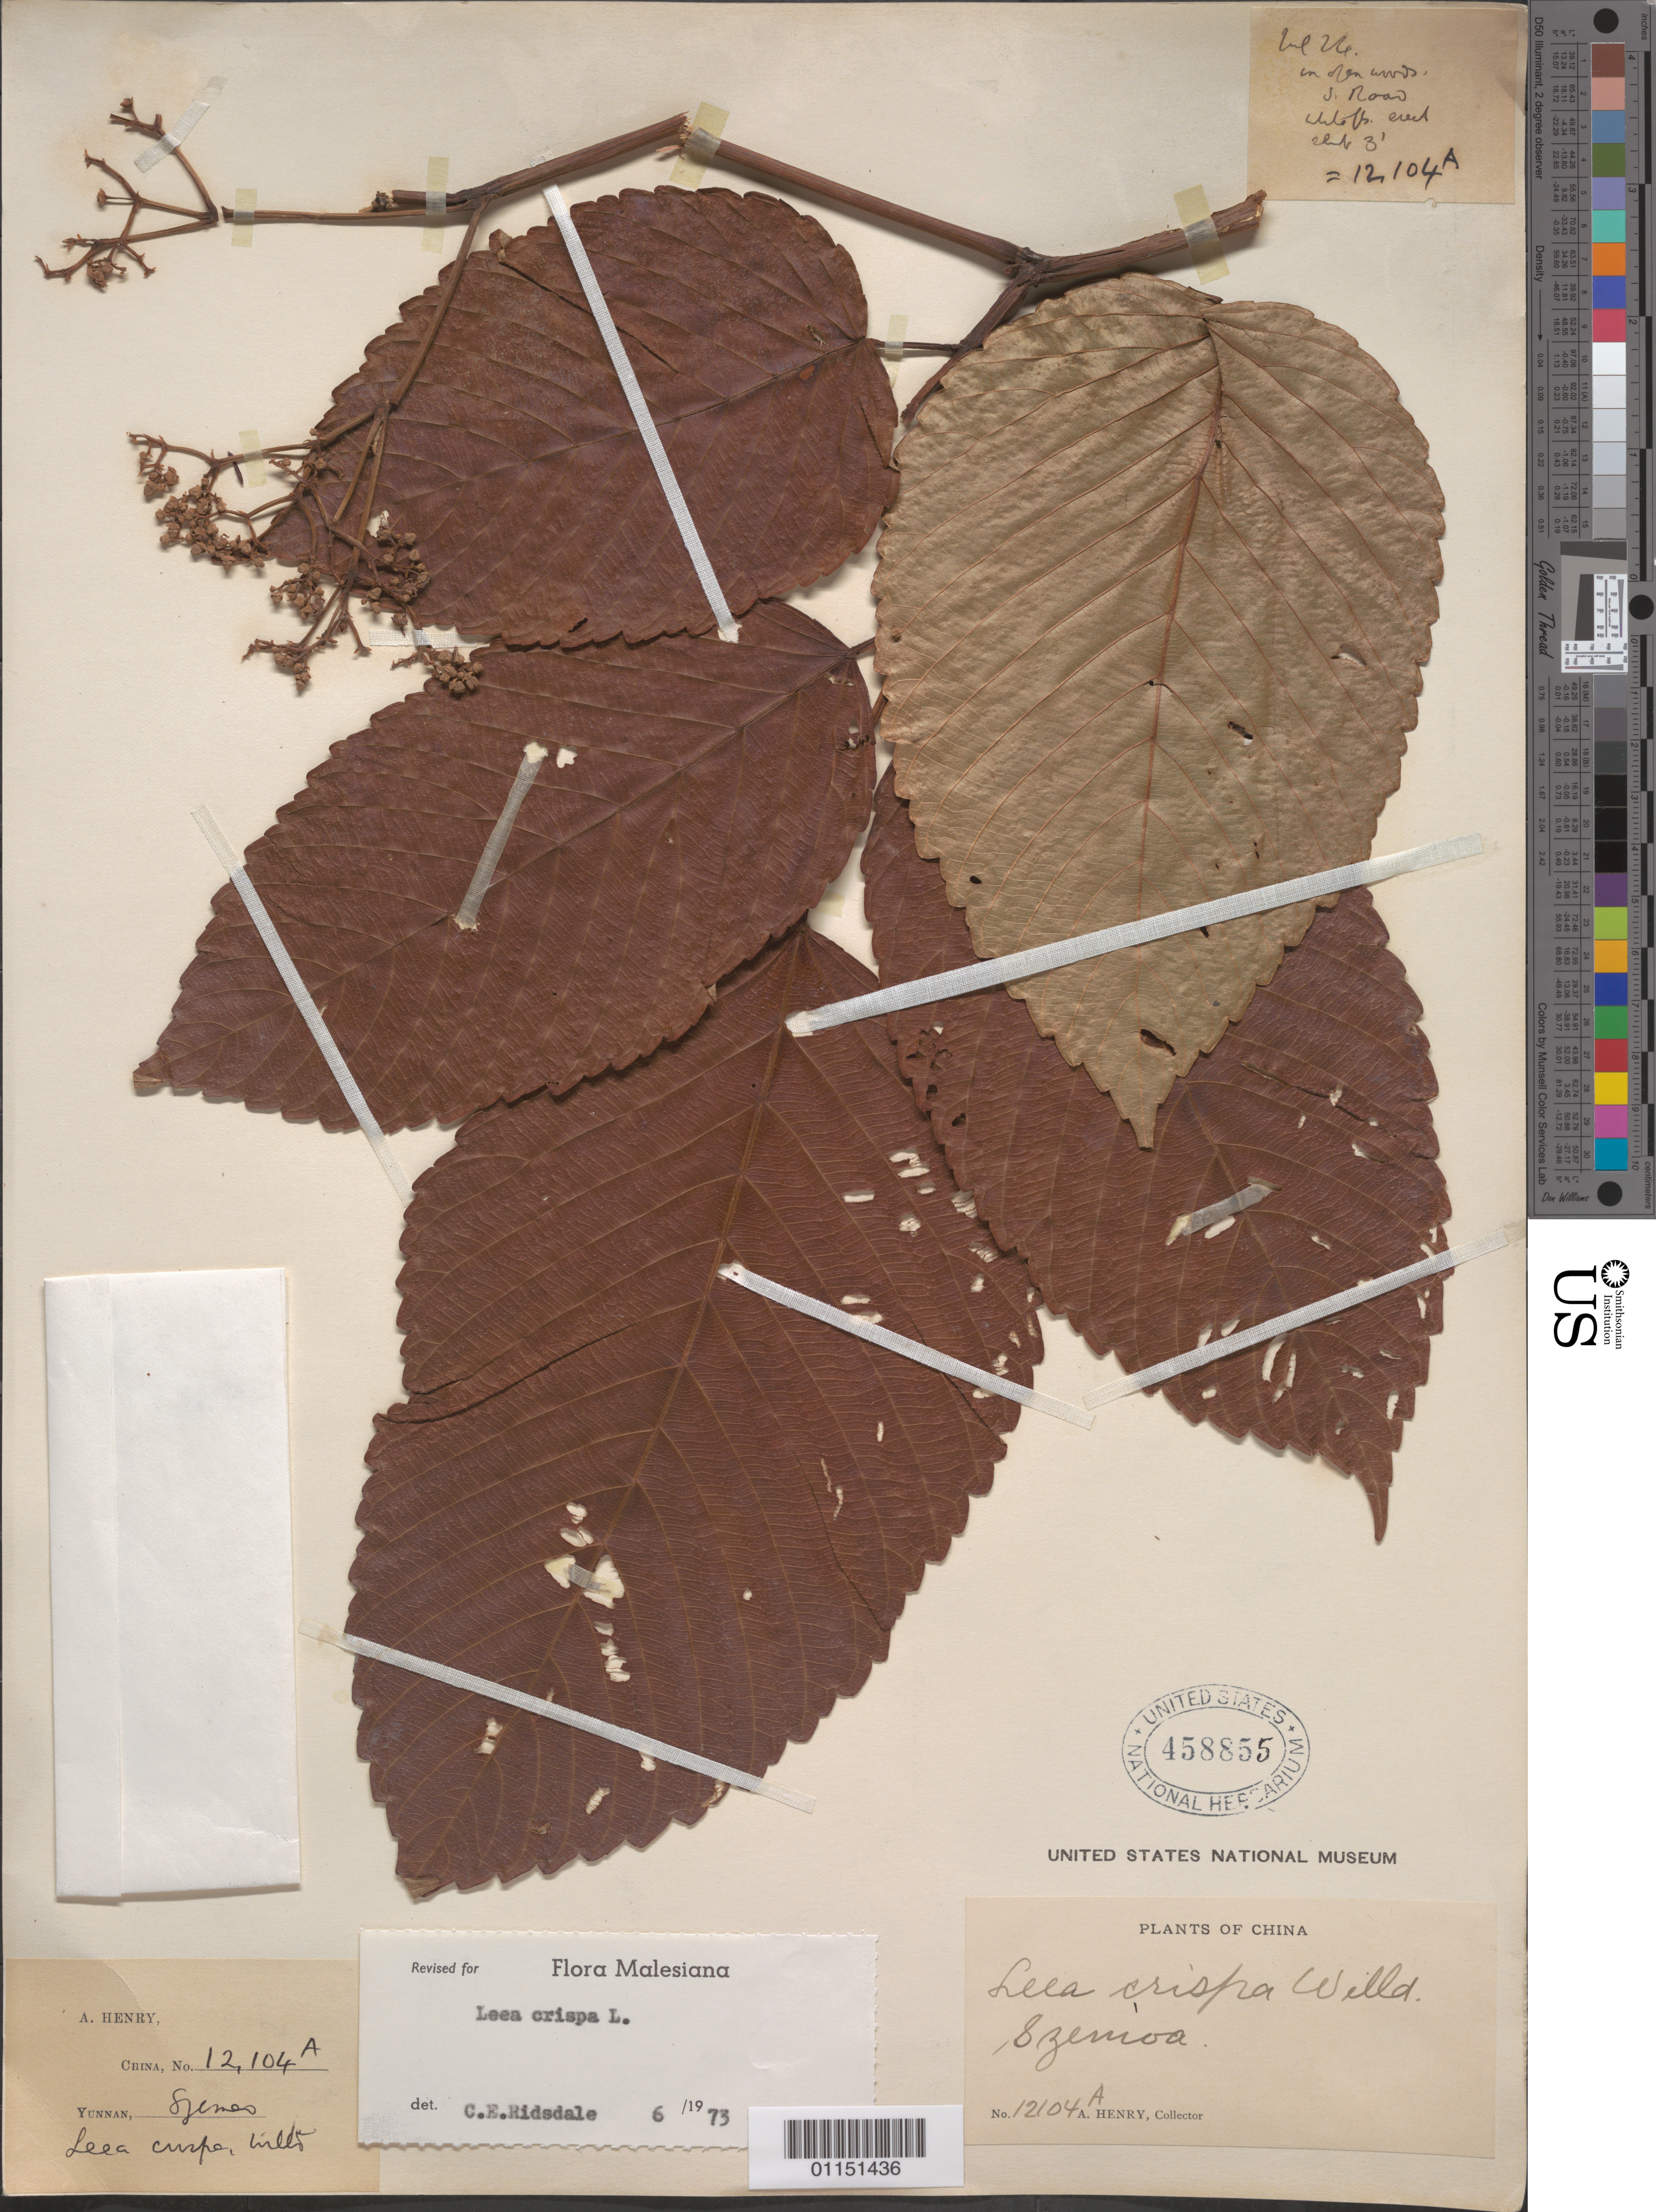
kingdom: Plantae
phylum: Tracheophyta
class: Magnoliopsida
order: Vitales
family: Vitaceae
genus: Leea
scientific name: Leea asiatica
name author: (L.) Ridsdale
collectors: A. Henry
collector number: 12104 A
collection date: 1885/1888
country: China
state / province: Yunnan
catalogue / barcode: US 458855